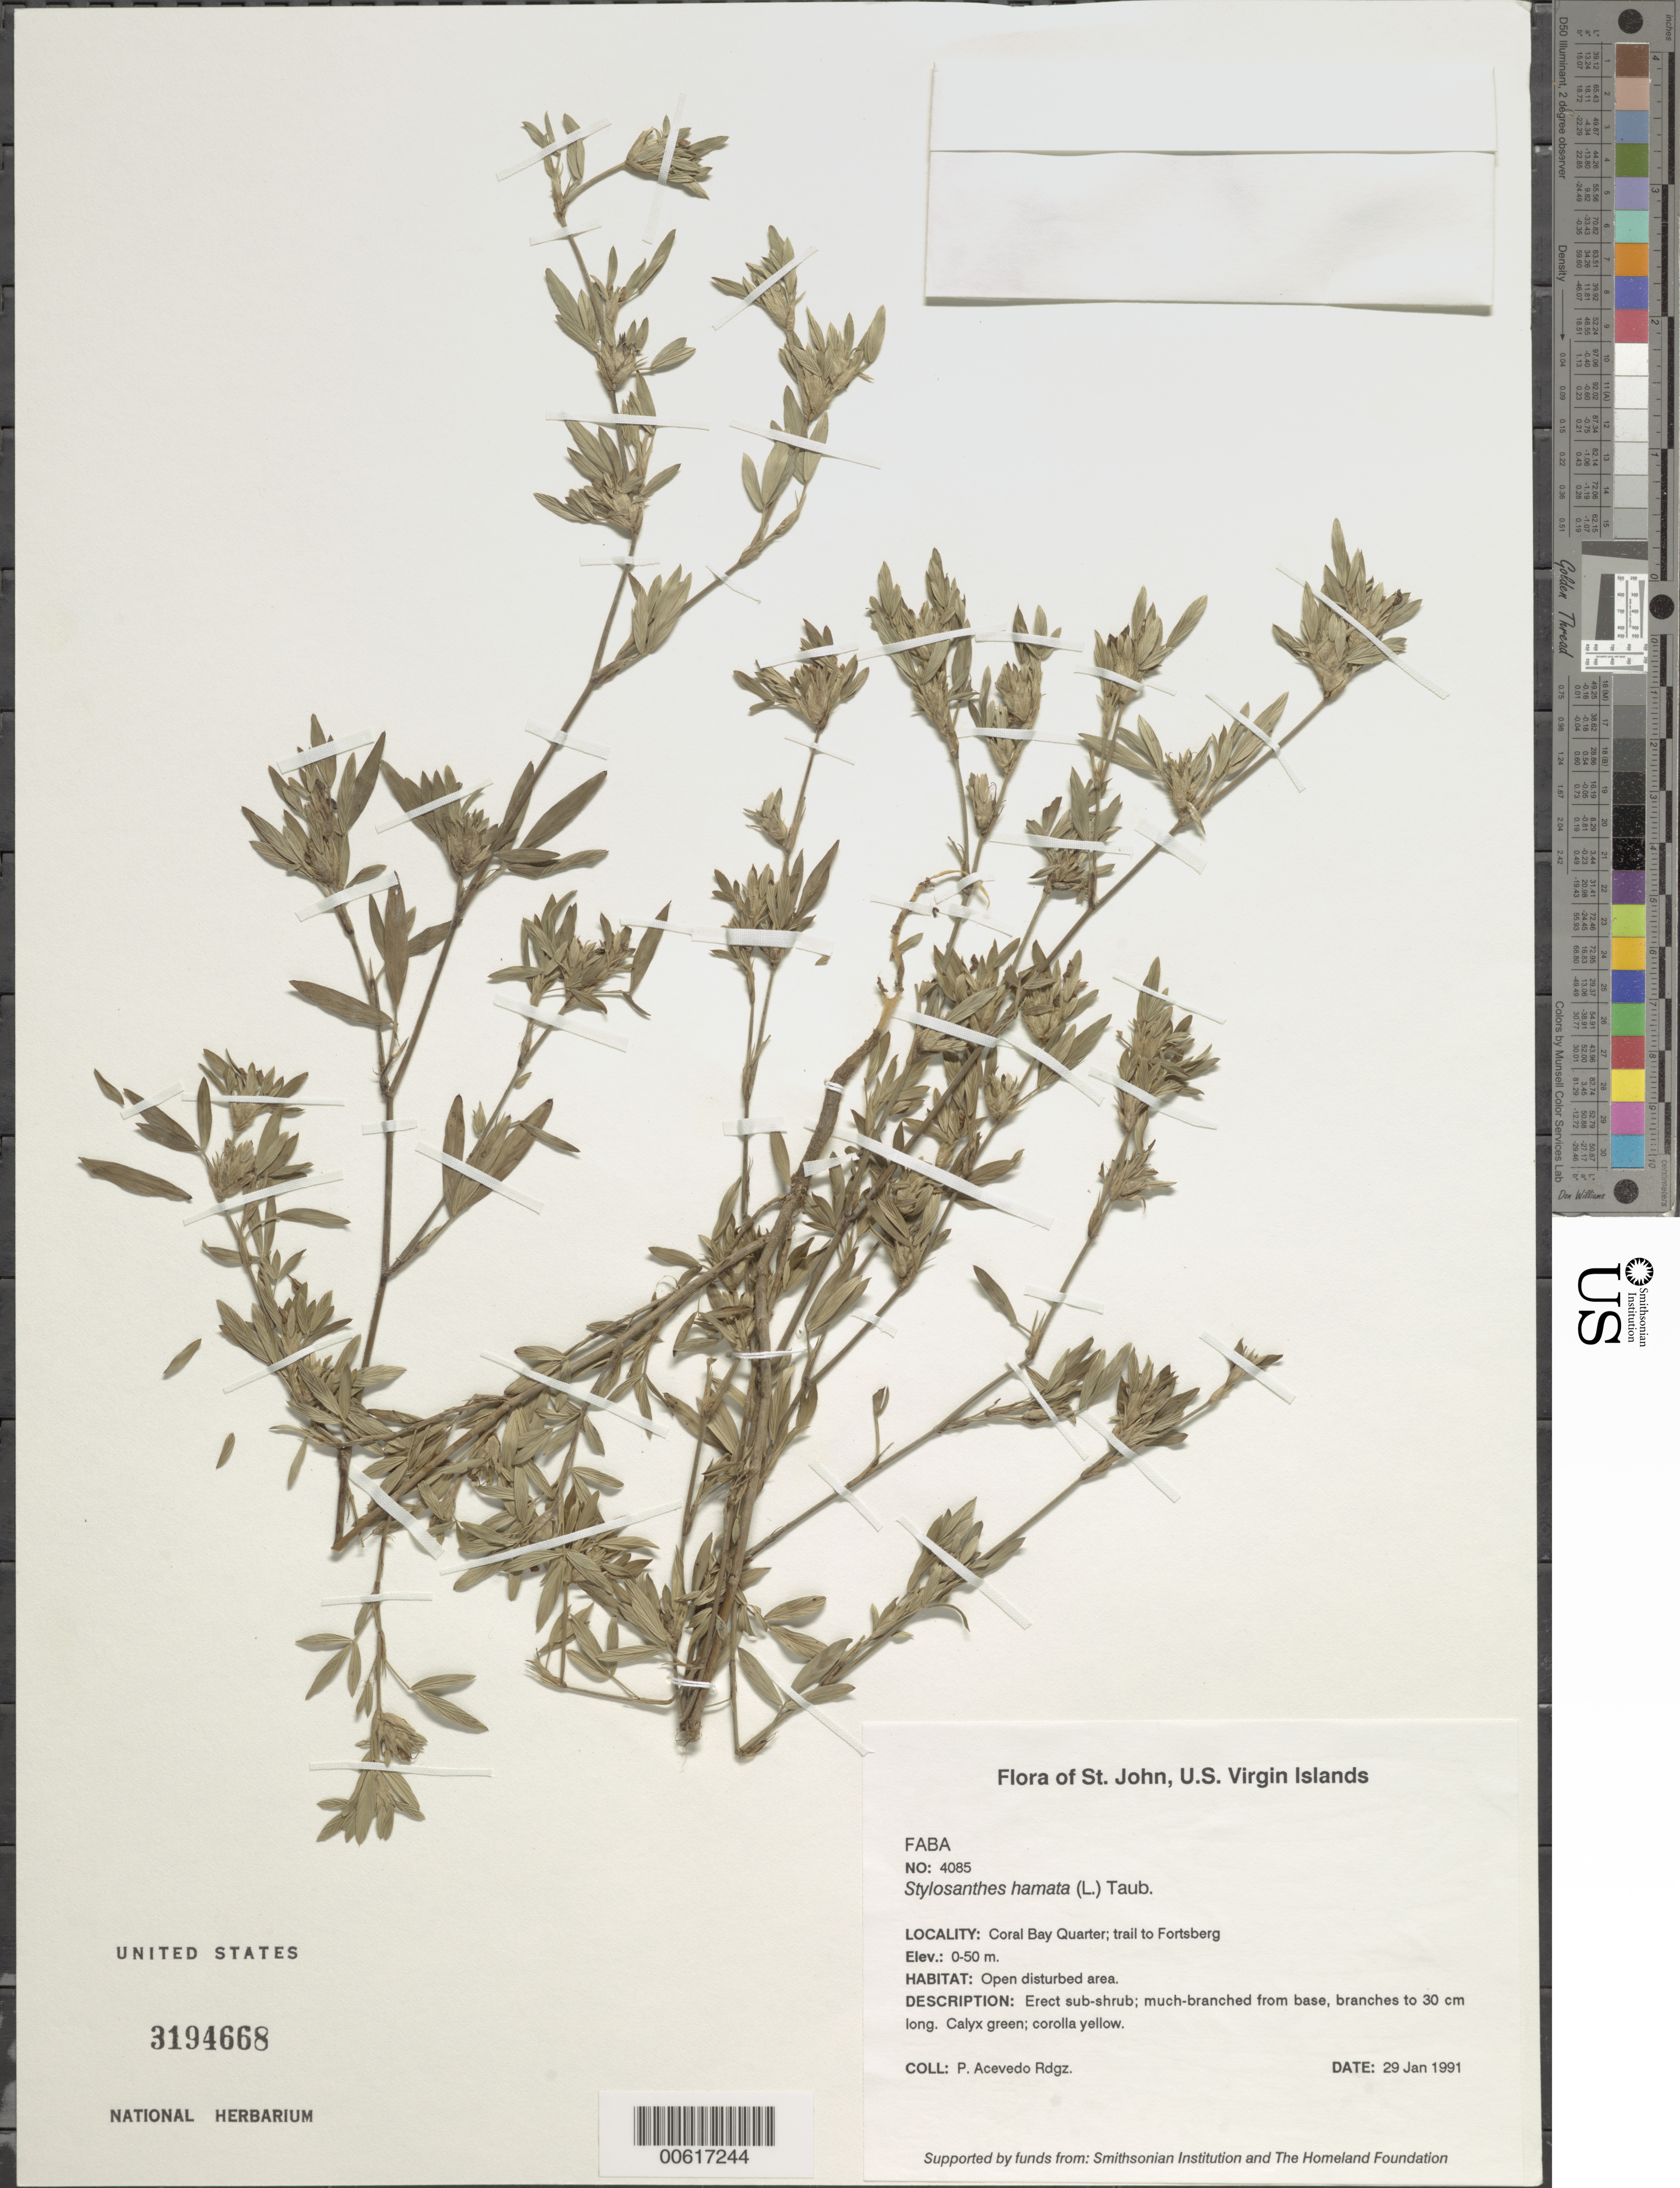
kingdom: Plantae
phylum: Tracheophyta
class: Magnoliopsida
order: Fabales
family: Fabaceae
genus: Stylosanthes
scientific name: Stylosanthes hamata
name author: (L.) Taub.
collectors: P. Acevedo-Rodr.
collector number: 4085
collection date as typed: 29 Jan 1991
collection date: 1991-01-29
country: U.S. Virgin Islands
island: St. John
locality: Coral Bay Quarter; trail to Fortsberg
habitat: Open disturbed area.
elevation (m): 0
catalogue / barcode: US 3194668